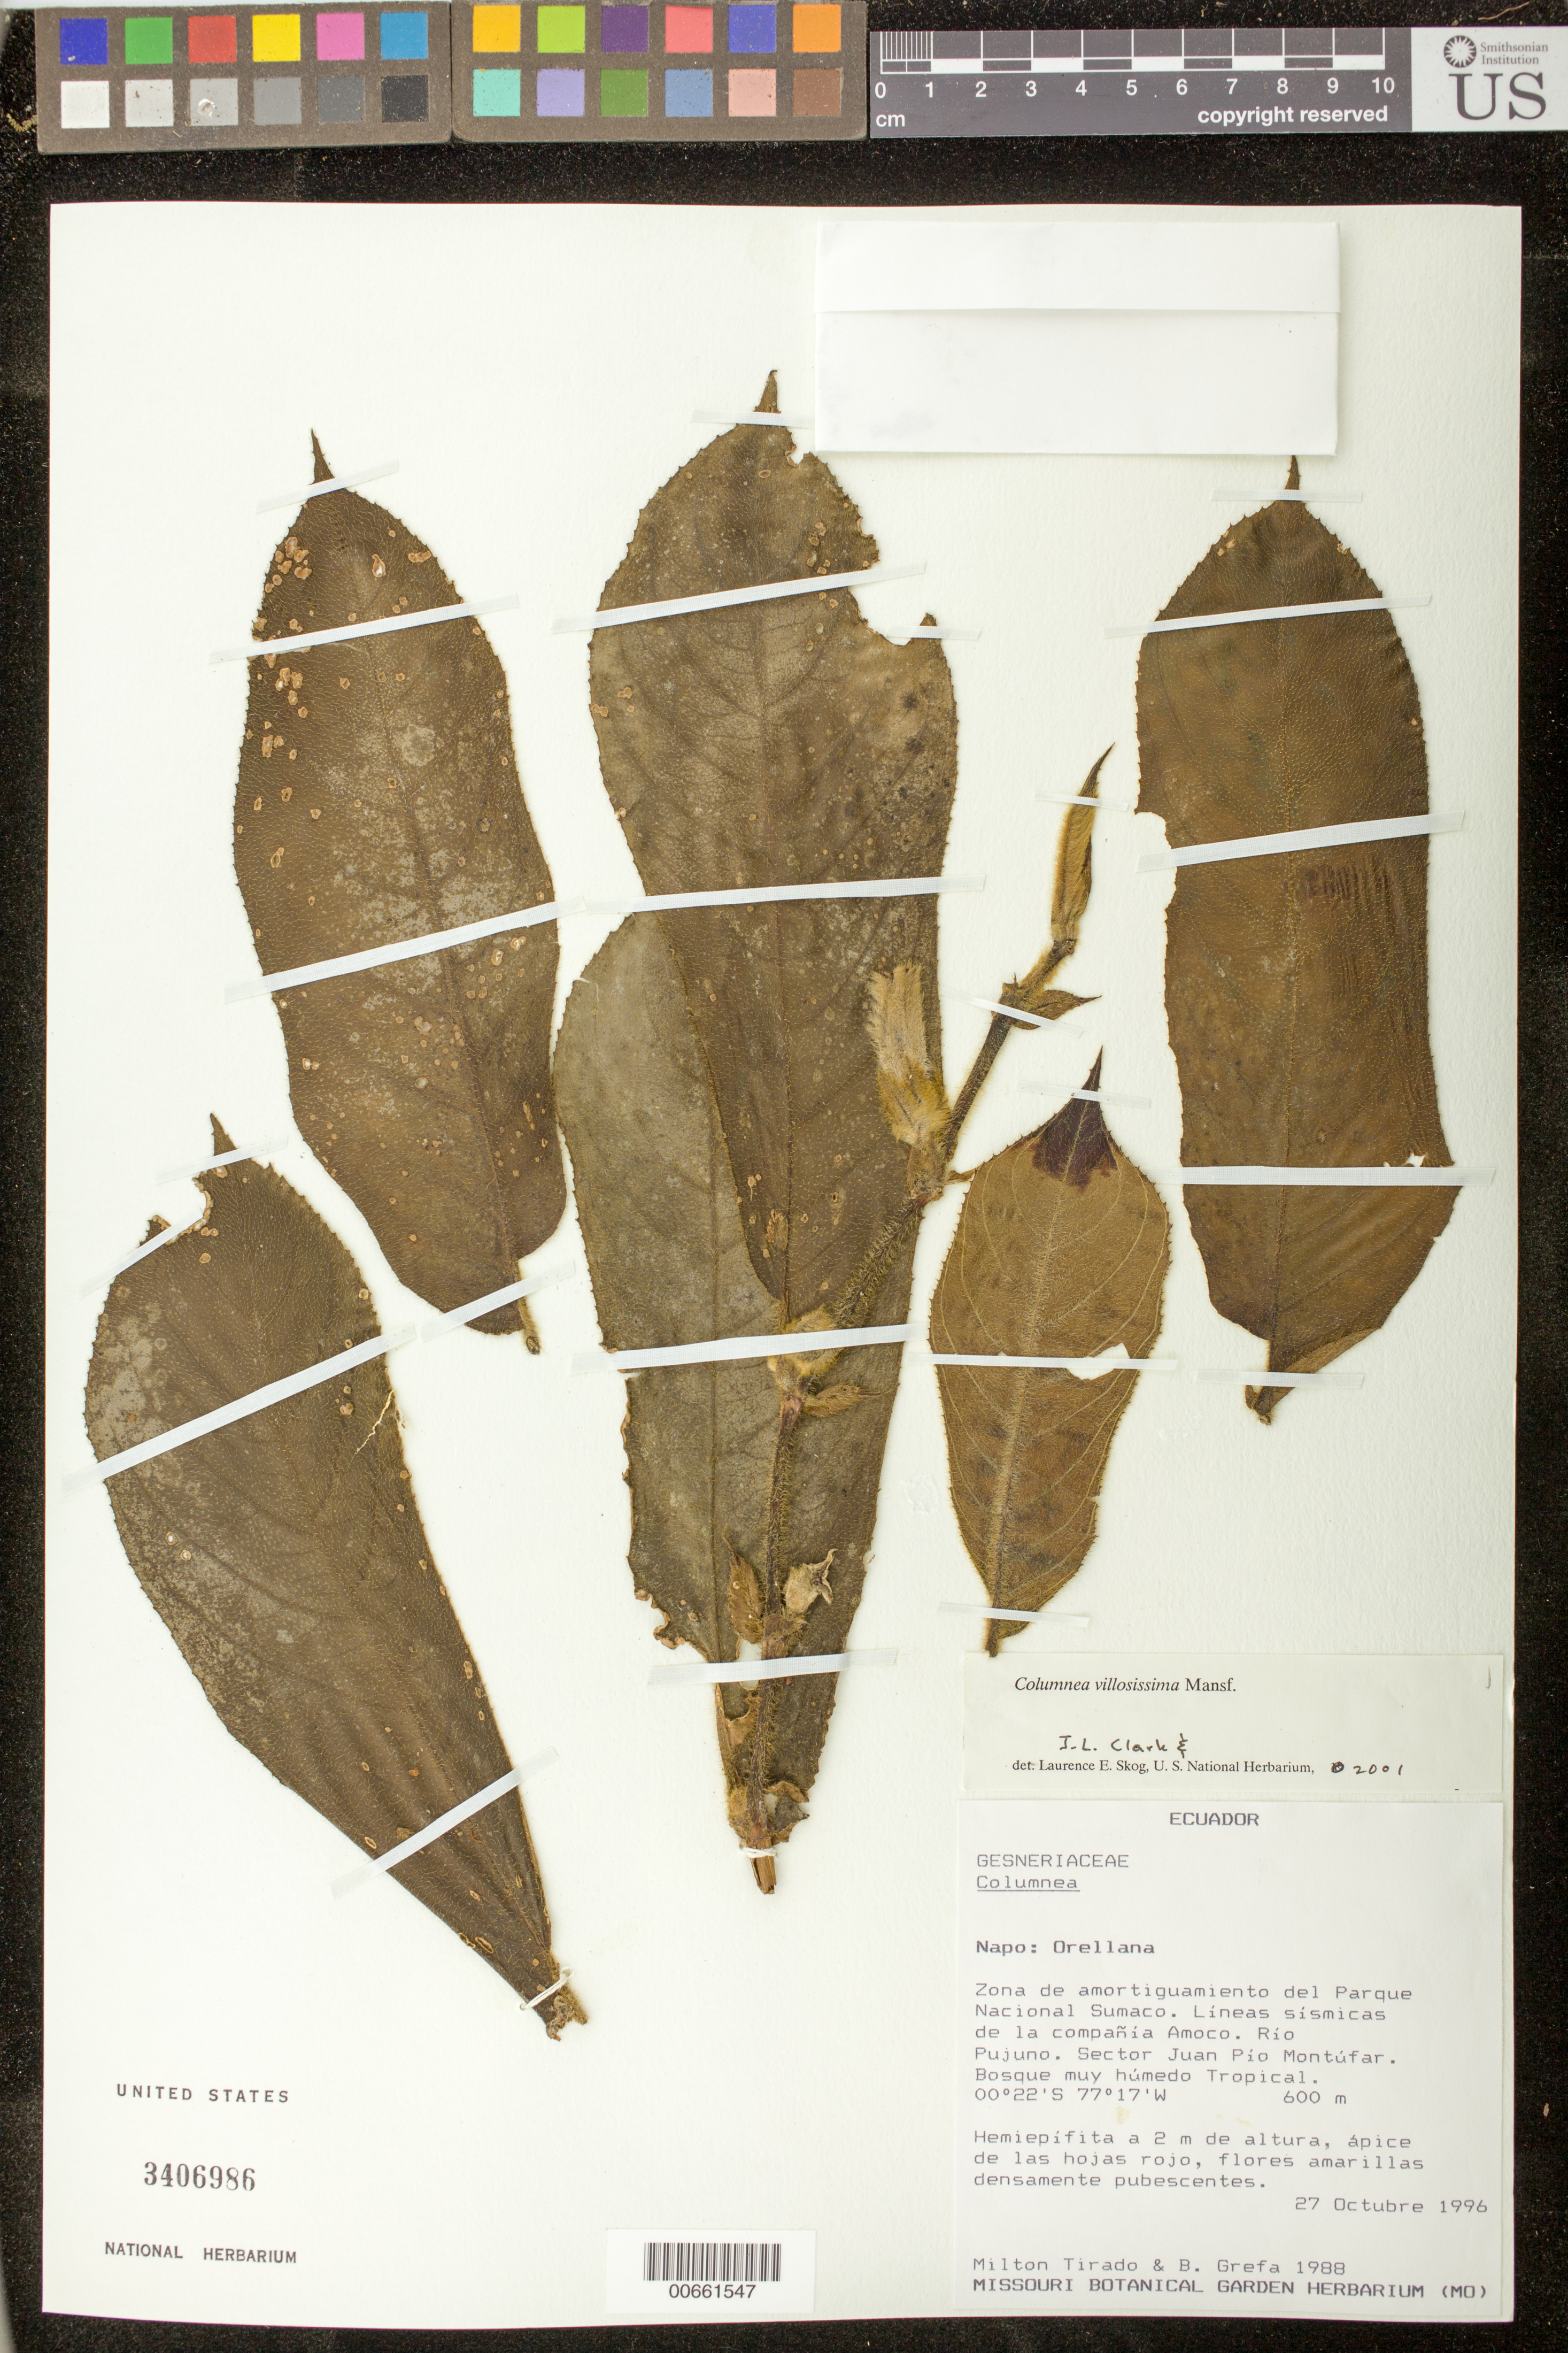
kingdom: Plantae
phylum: Tracheophyta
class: Magnoliopsida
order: Lamiales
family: Gesneriaceae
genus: Columnea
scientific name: Columnea villosissima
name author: Mansf.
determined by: Clark, J. L.; Skog, Laurence E.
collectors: M. Tirado & B. Grefa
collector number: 1988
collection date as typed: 27 Oct 1996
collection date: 1996-10-27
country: Ecuador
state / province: Napo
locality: Orellana, Zona de amortiguamiento del Parque Nacional Sumaco, líneas sísmicas de la compañía Amoco, Río Pujuno, sector Juan Pío Montúfar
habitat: Bosque muy húmedo Tropical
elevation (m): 600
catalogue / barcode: US 3406986